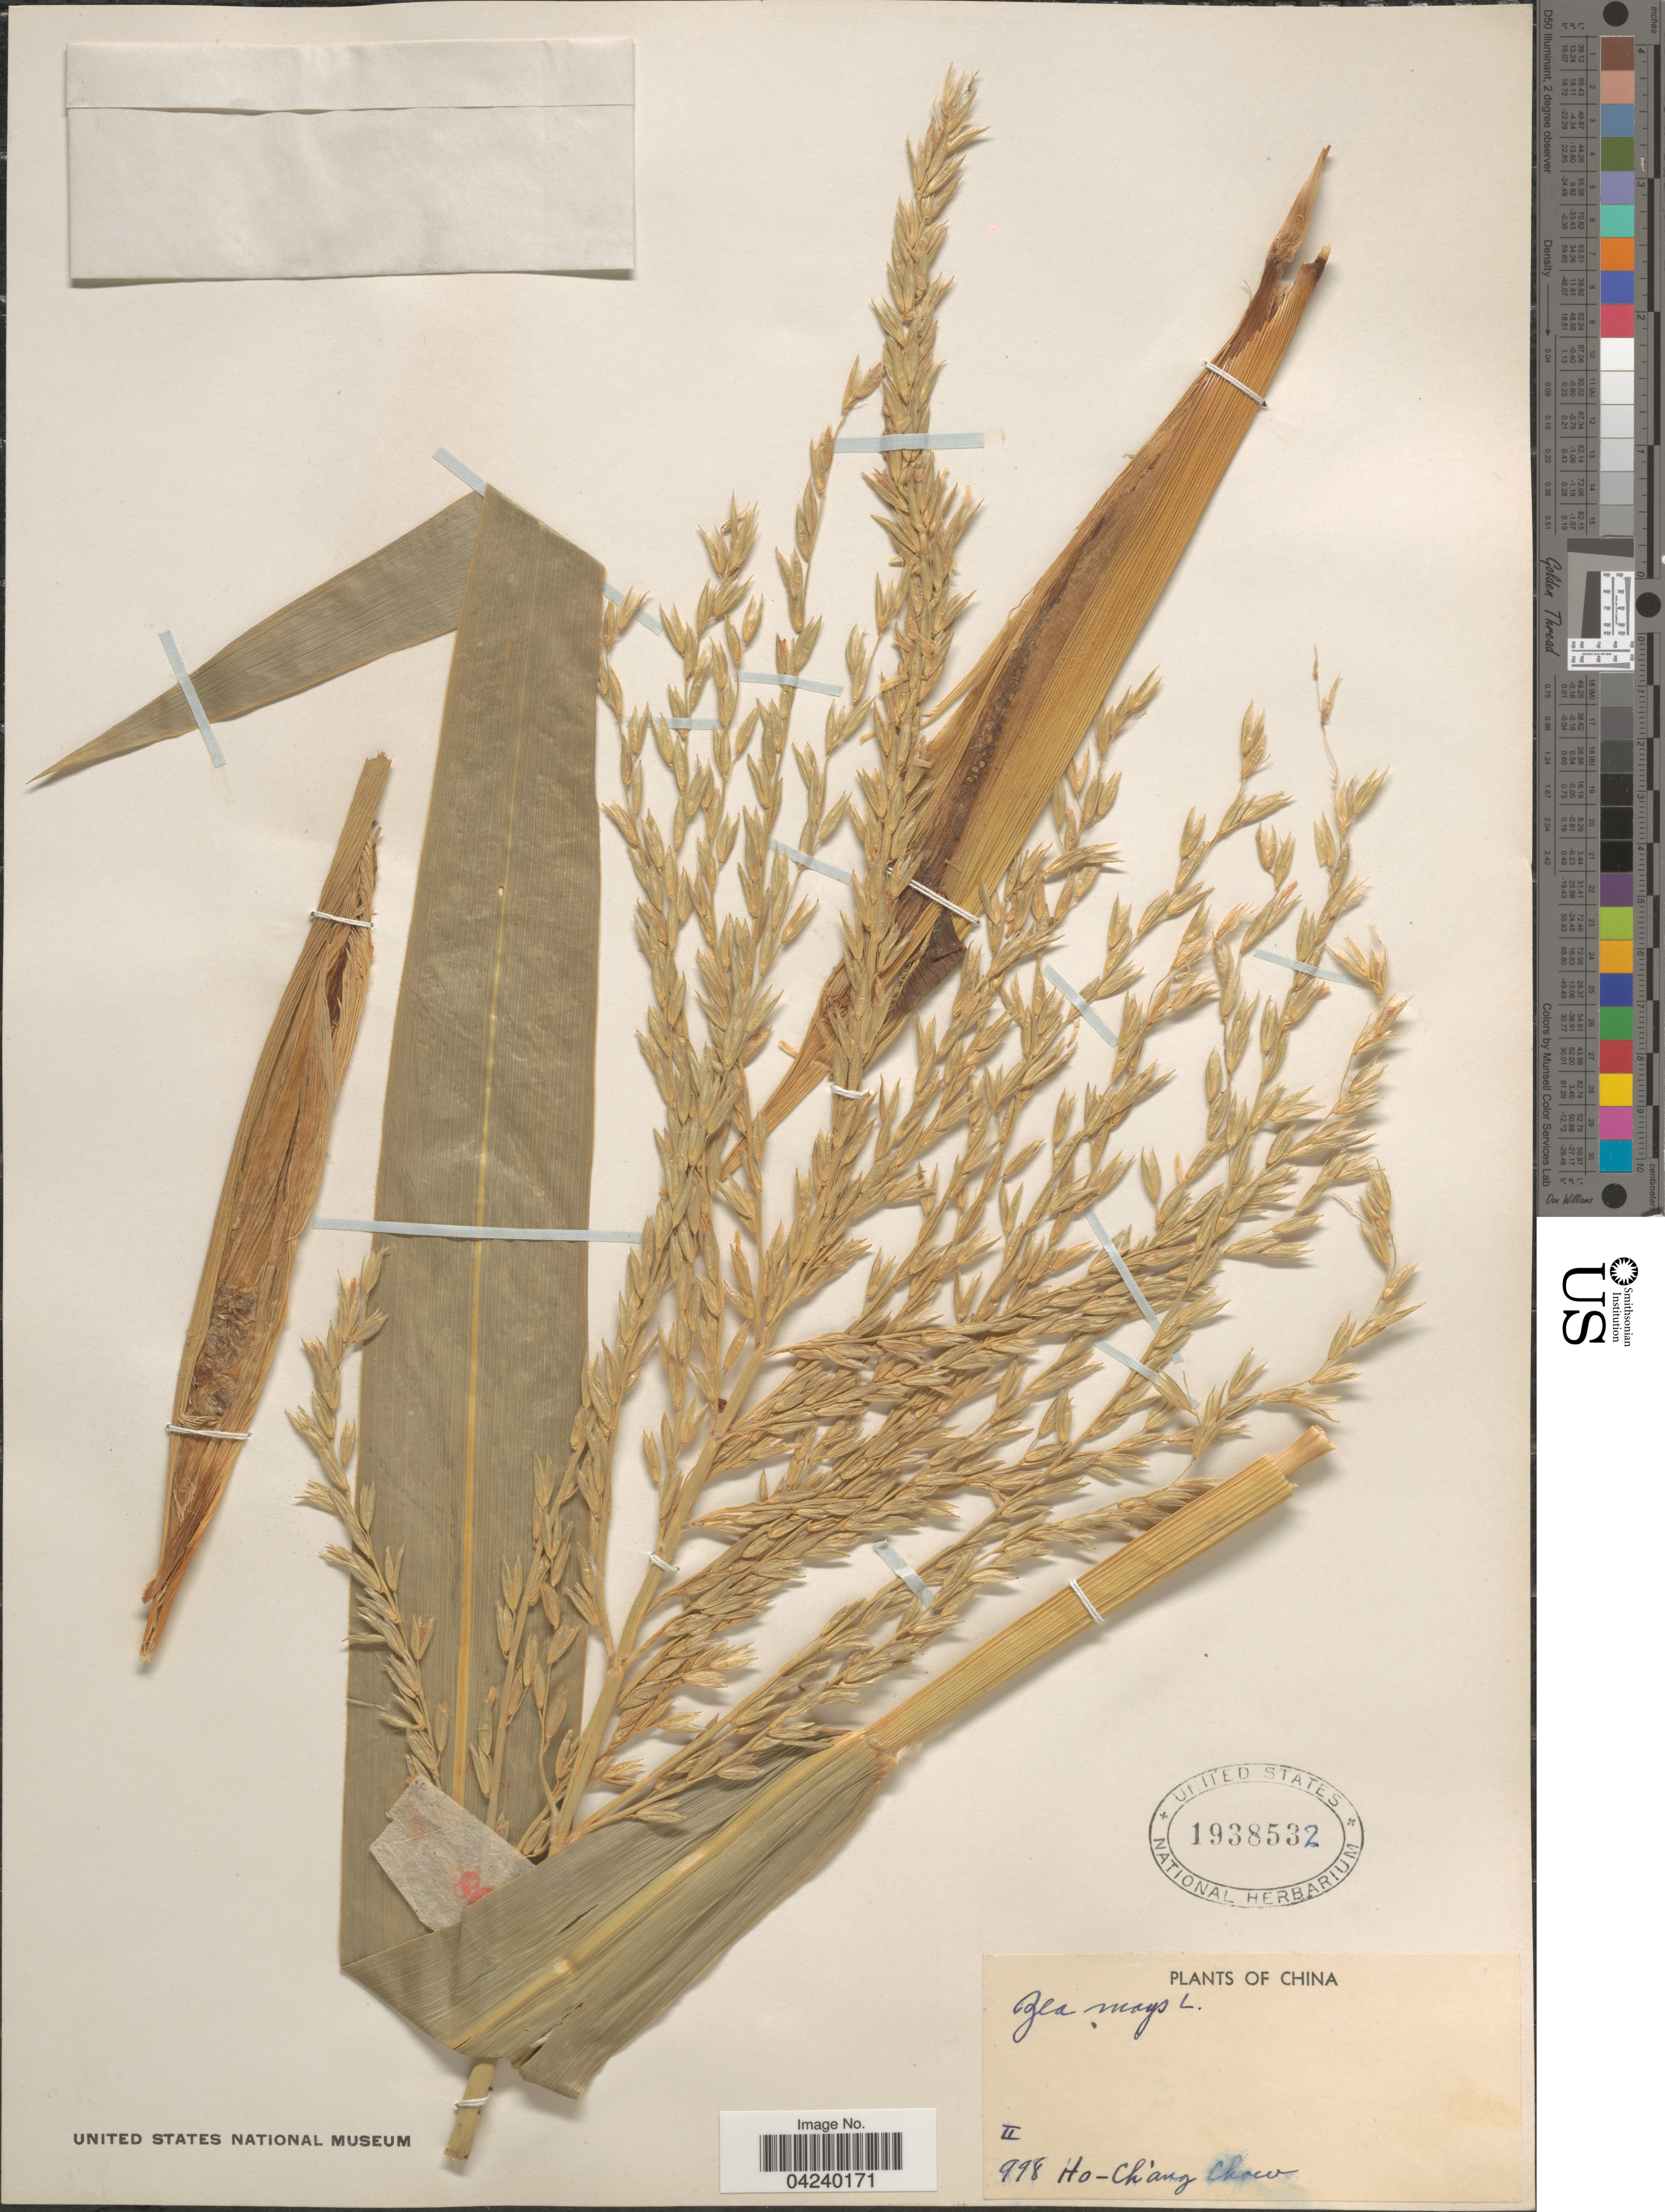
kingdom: Plantae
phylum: Tracheophyta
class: Liliopsida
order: Poales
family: Poaceae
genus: Zea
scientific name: Zea mays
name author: L.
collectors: H. Chow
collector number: II998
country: China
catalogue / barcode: US 1938532